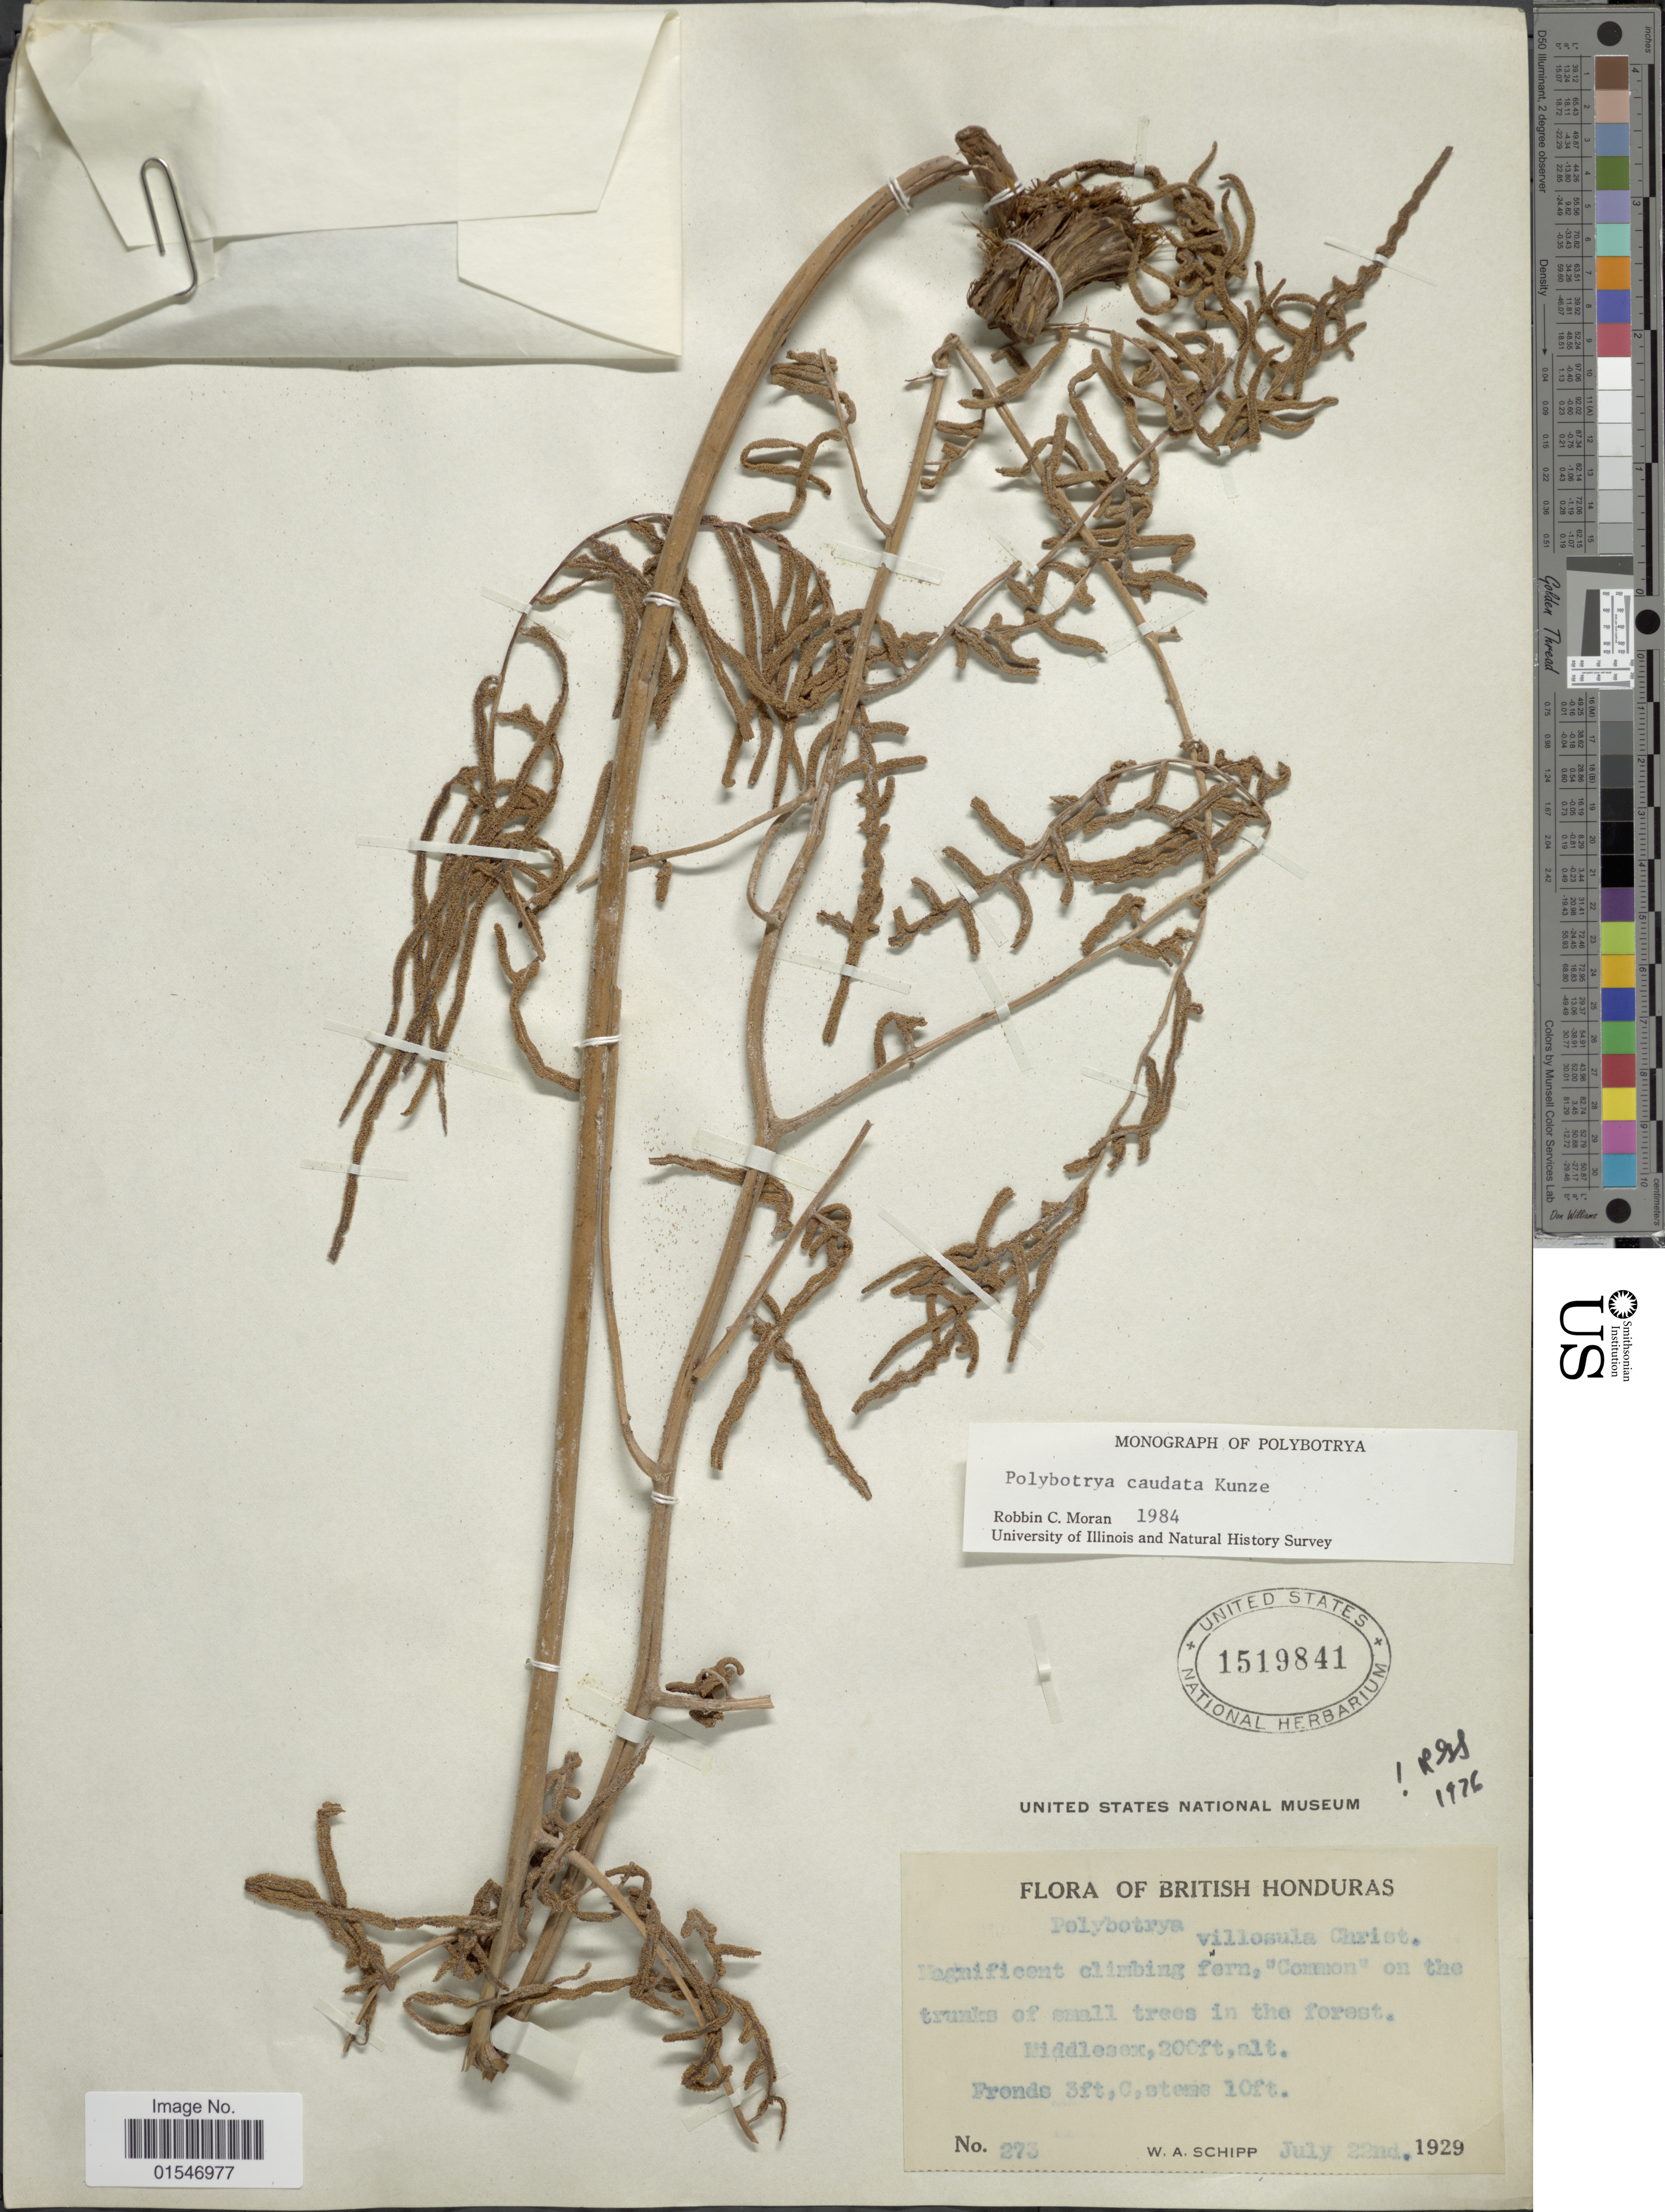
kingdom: Plantae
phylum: Tracheophyta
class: Polypodiopsida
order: Polypodiales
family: Dryopteridaceae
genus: Polybotrya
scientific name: Polybotrya caudata f. villosa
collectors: W. Schipp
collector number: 273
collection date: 1929-07-22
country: Belize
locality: British Honduras. Middlesex.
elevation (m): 61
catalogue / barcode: US 1519841